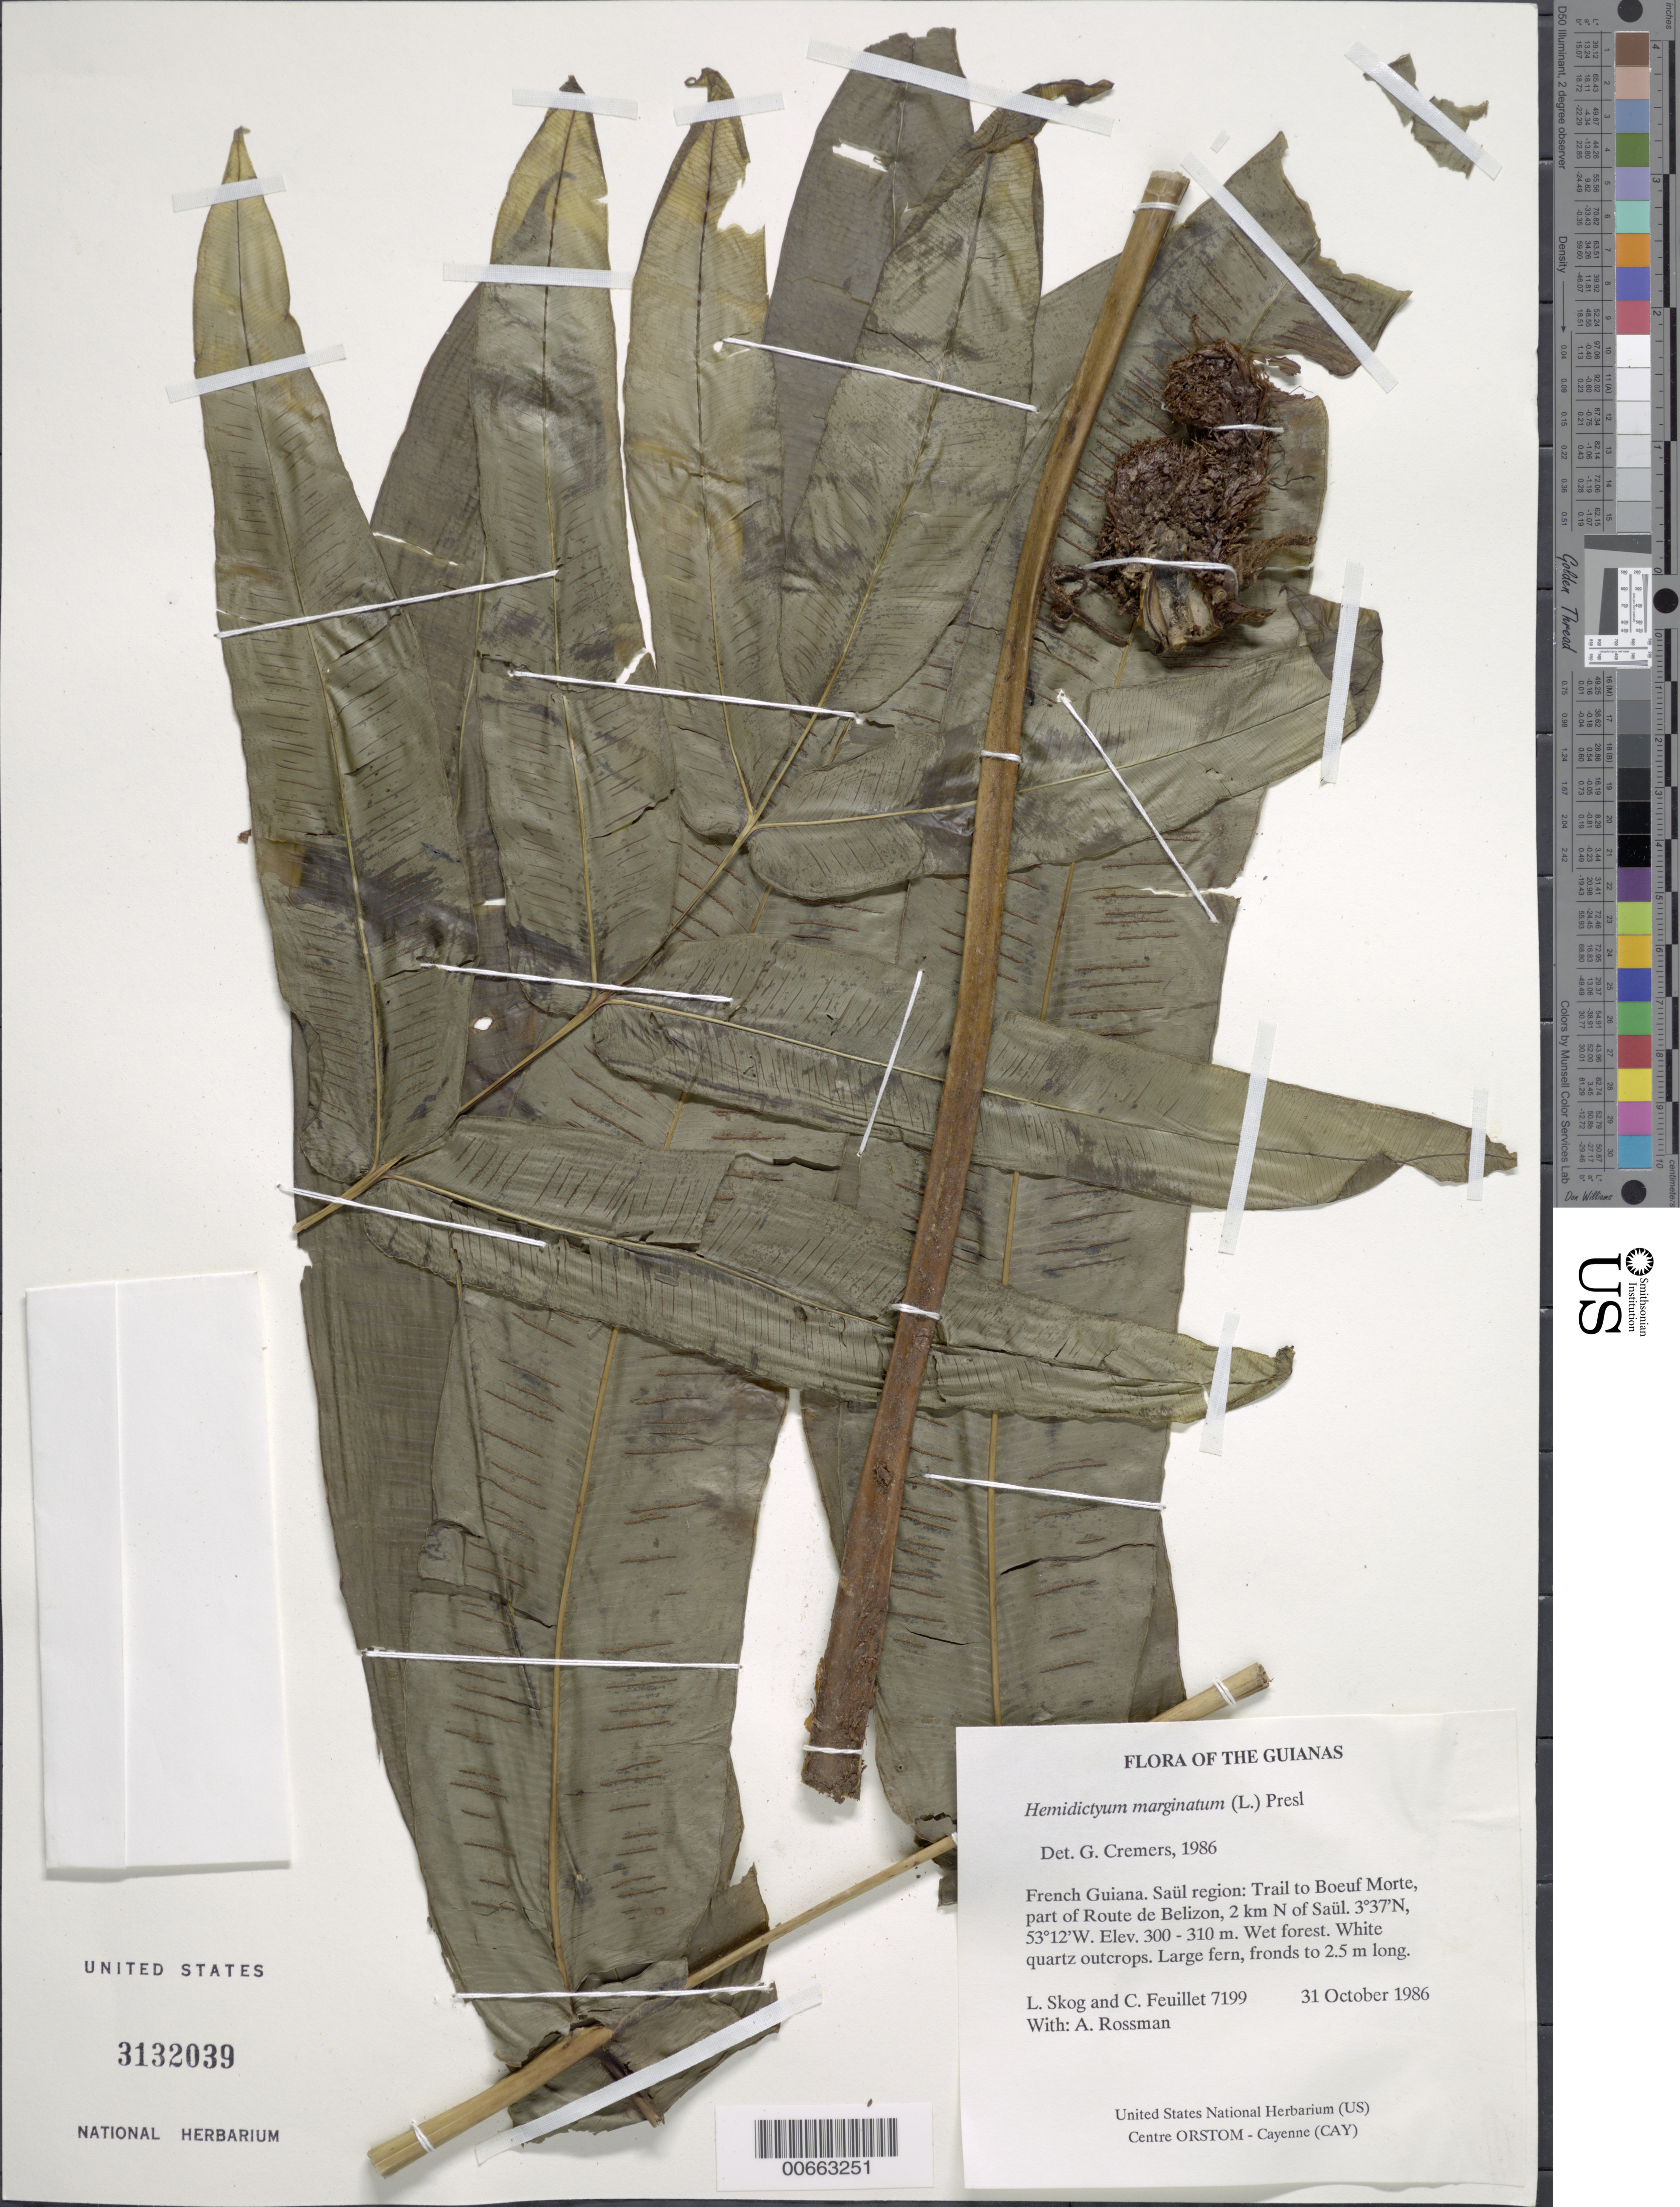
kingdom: Plantae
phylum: Tracheophyta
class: Polypodiopsida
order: Polypodiales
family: Hemidictyaceae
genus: Hemidictyum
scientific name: Hemidictyum marginatum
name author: (L.) C. Presl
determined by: Cremers, Georges A.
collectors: L. E. Skog, C. Feuillet & A. Rossman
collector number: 7199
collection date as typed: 31 October 1986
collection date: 1986-10-31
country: French Guiana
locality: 2 km N of Saül. Trail to Boeuf Morte, part of Route de Belizon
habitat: Wet forest. White quartz outcrops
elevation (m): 300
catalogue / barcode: US 3132039